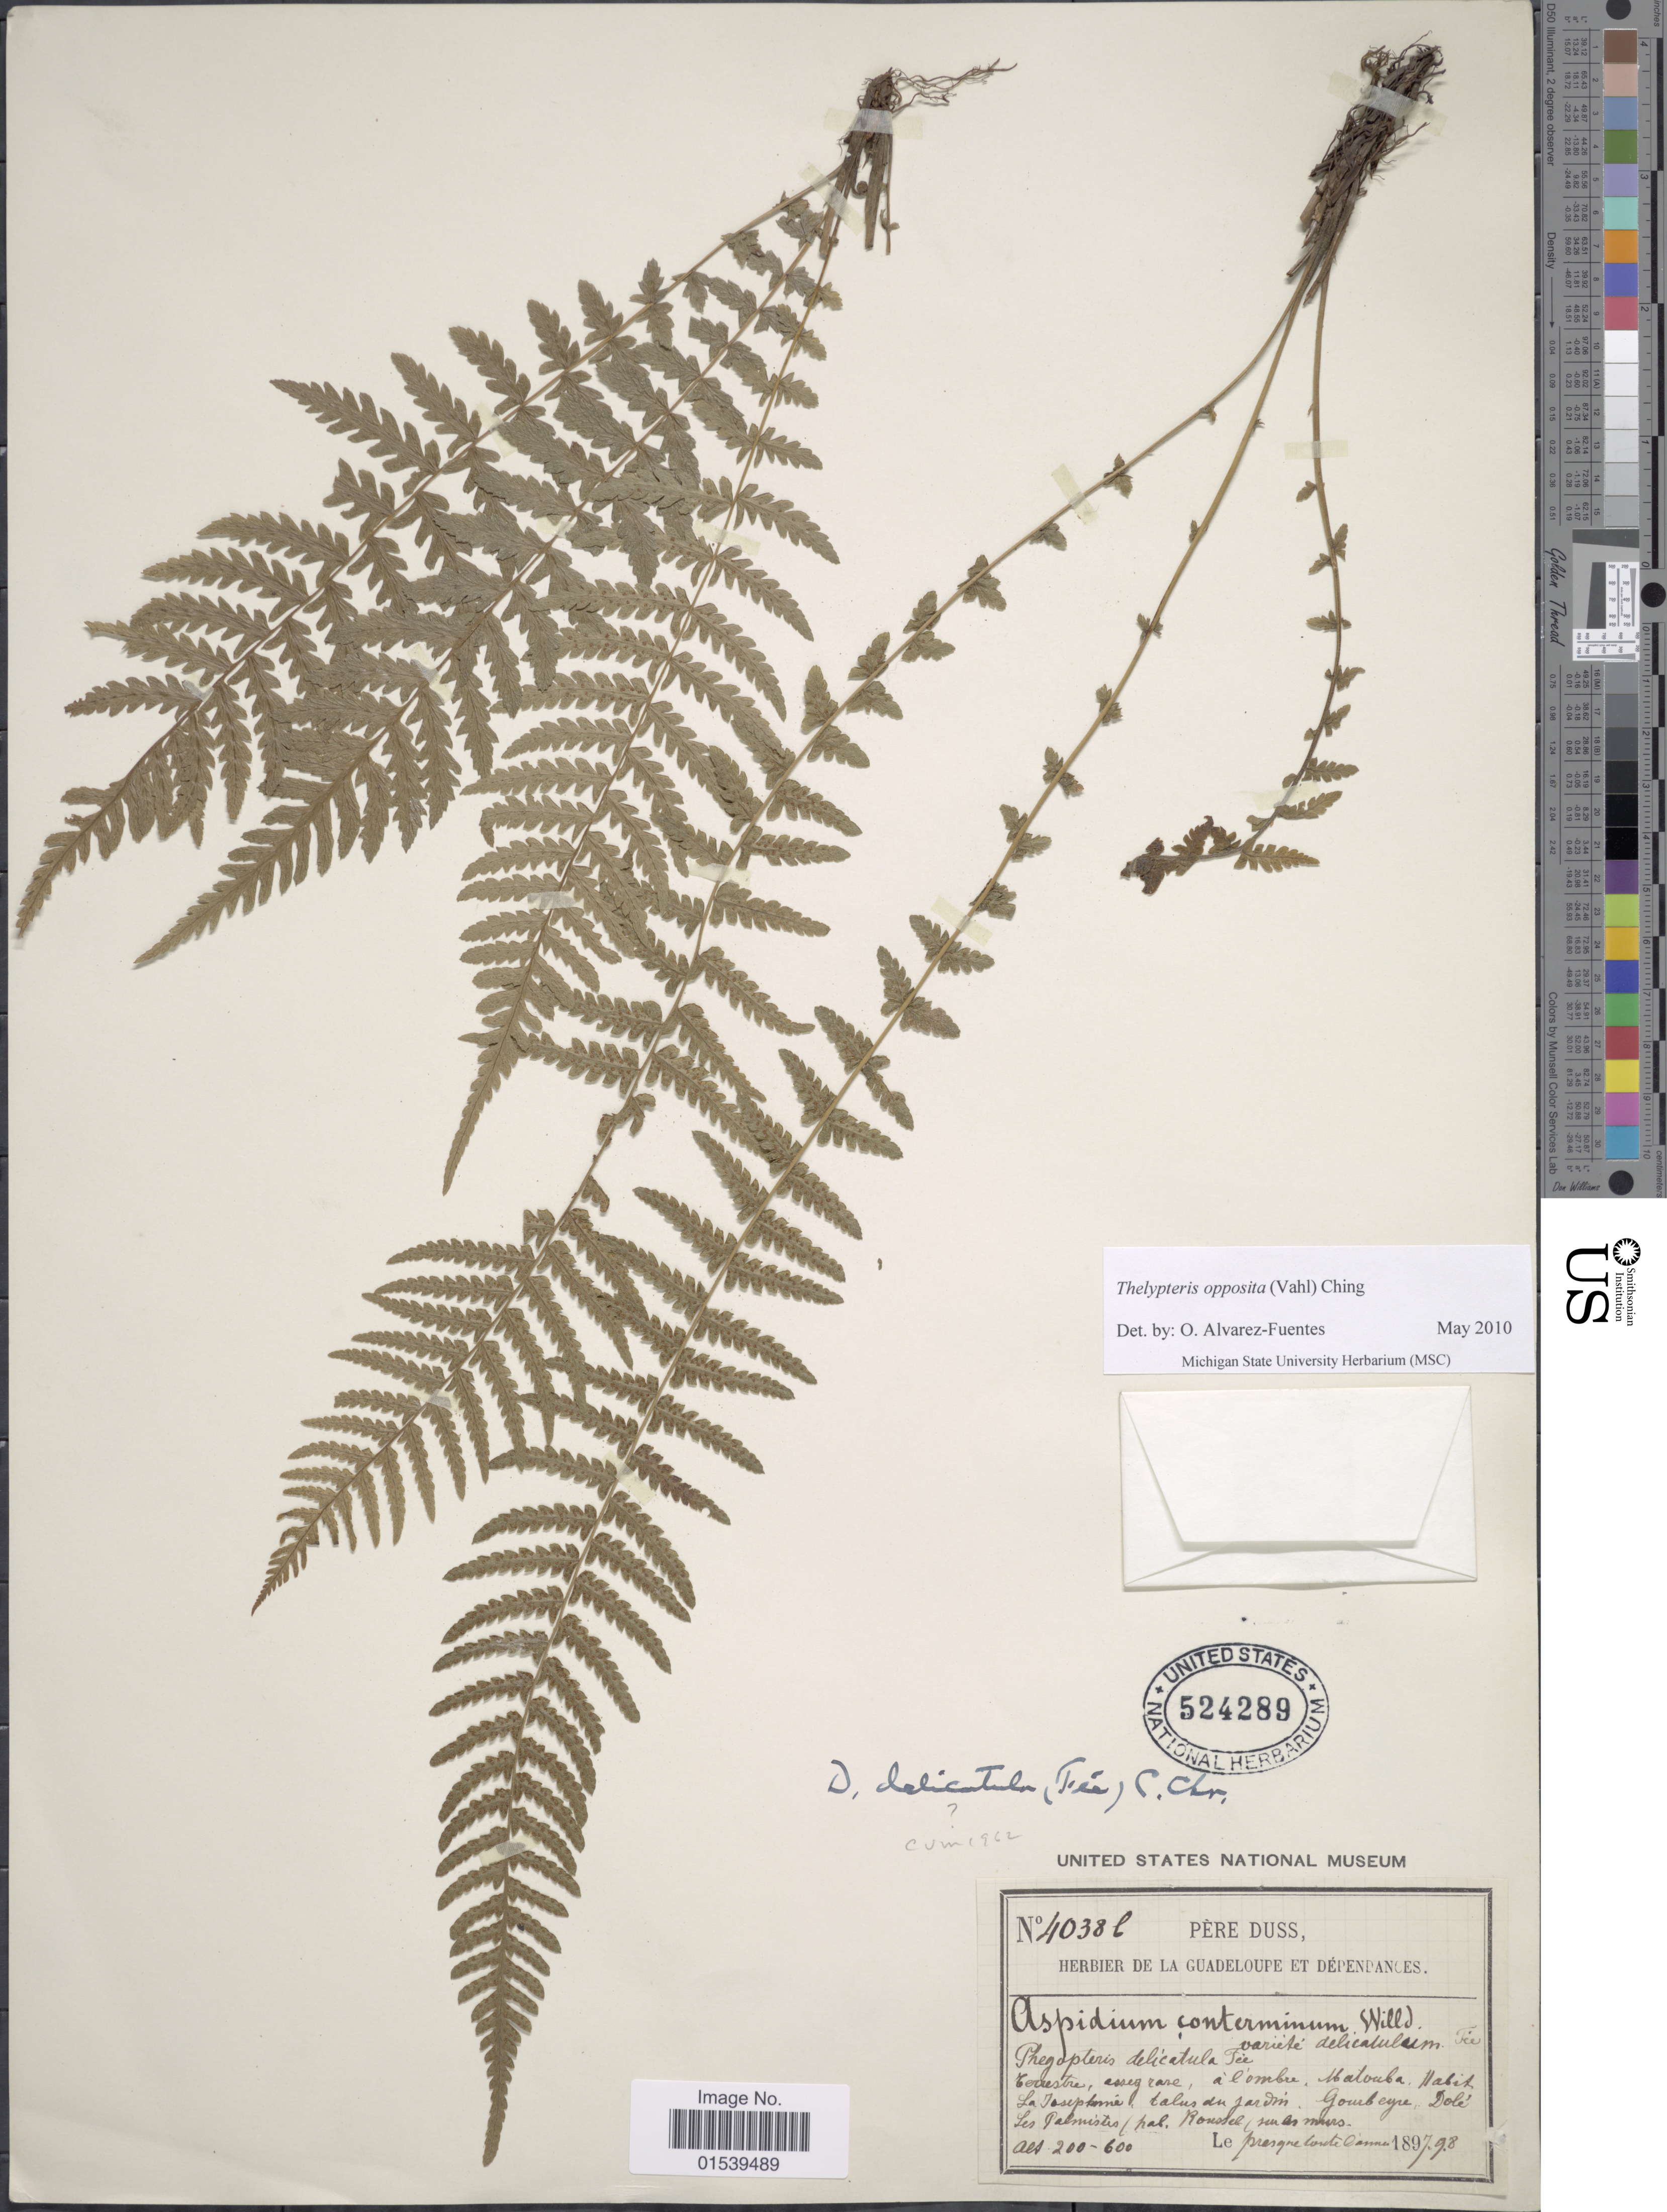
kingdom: Plantae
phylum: Tracheophyta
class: Polypodiopsida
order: Polypodiales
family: Thelypteridaceae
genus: Amauropelta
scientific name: Amauropelta opposita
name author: (Vahl) Pic. Serm.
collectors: Père Duss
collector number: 40386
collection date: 1897/1898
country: Guadeloupe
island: Leeward Is.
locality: Terrestre, assez rare. a l'ombre. Matouba Habit. La Josephine, talus du jardin, Gourbeyre, Dolé Les Palmistes, hab. Roussel sur les murs.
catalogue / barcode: US 524289